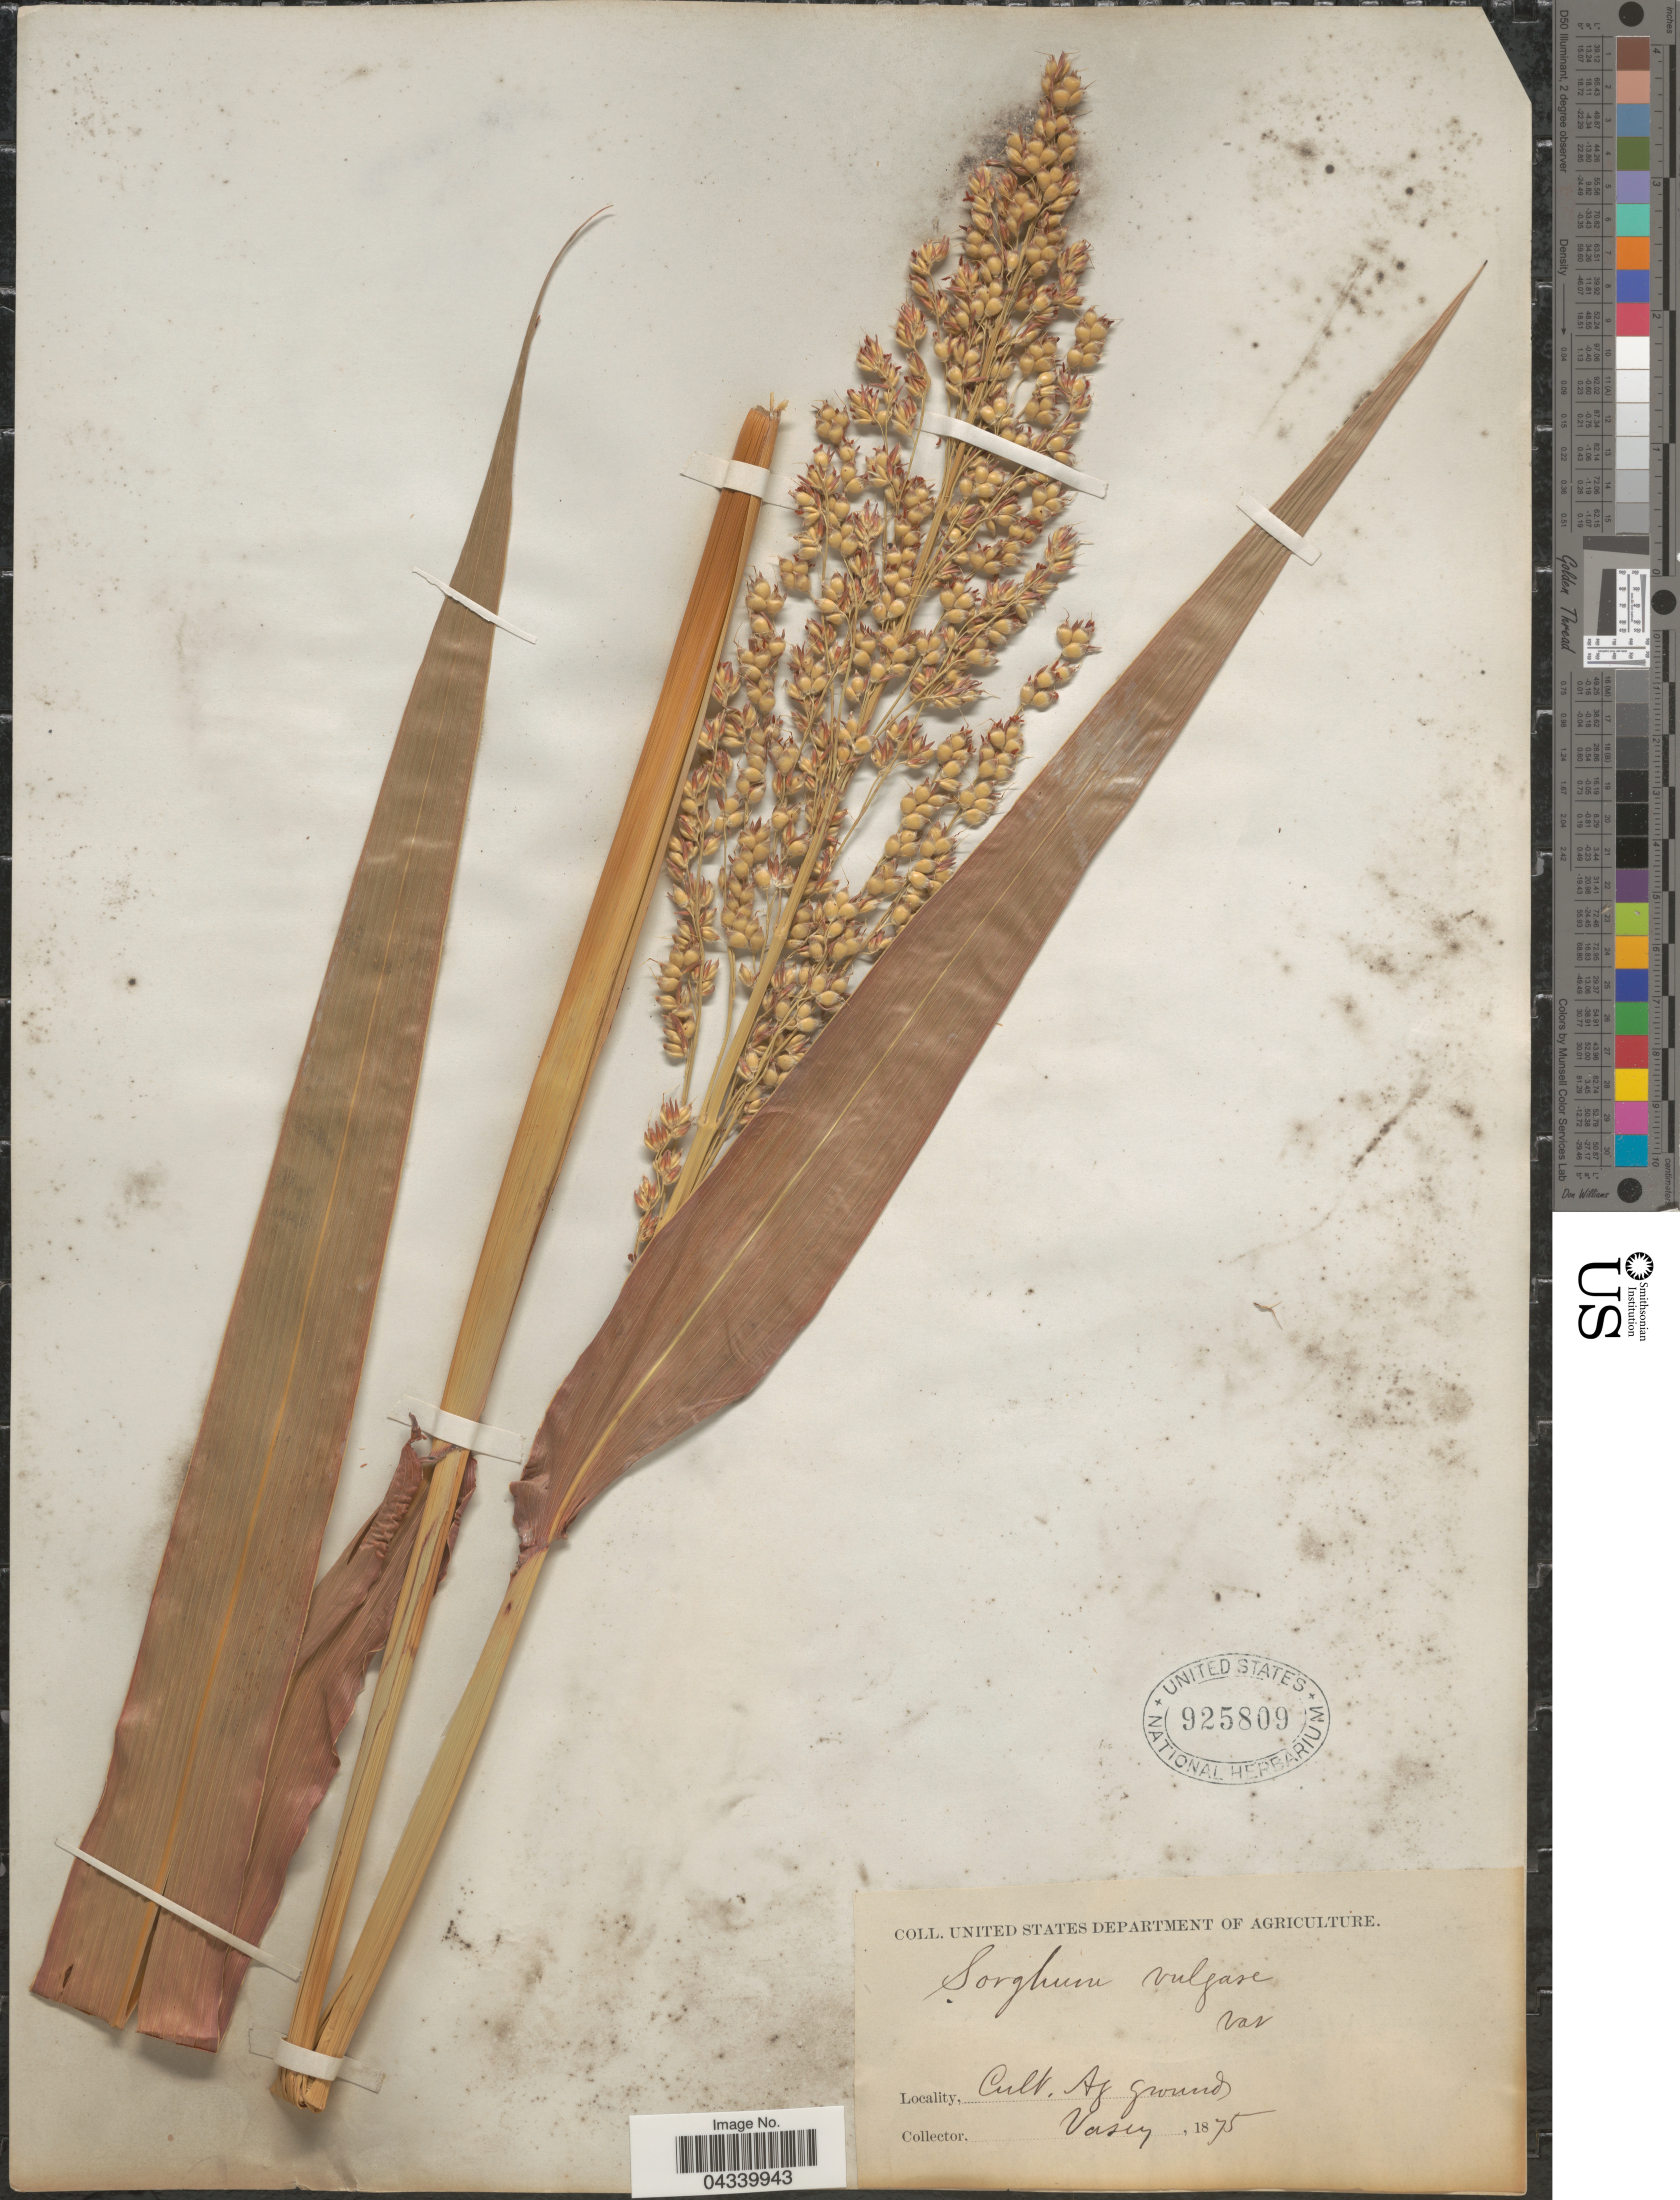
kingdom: Plantae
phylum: Tracheophyta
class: Liliopsida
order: Poales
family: Poaceae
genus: Sorghum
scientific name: Sorghum bicolor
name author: (L.) Moench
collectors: Vasey, --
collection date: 1875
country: United States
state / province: District of Columbia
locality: Ag. grounds.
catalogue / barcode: US 925809